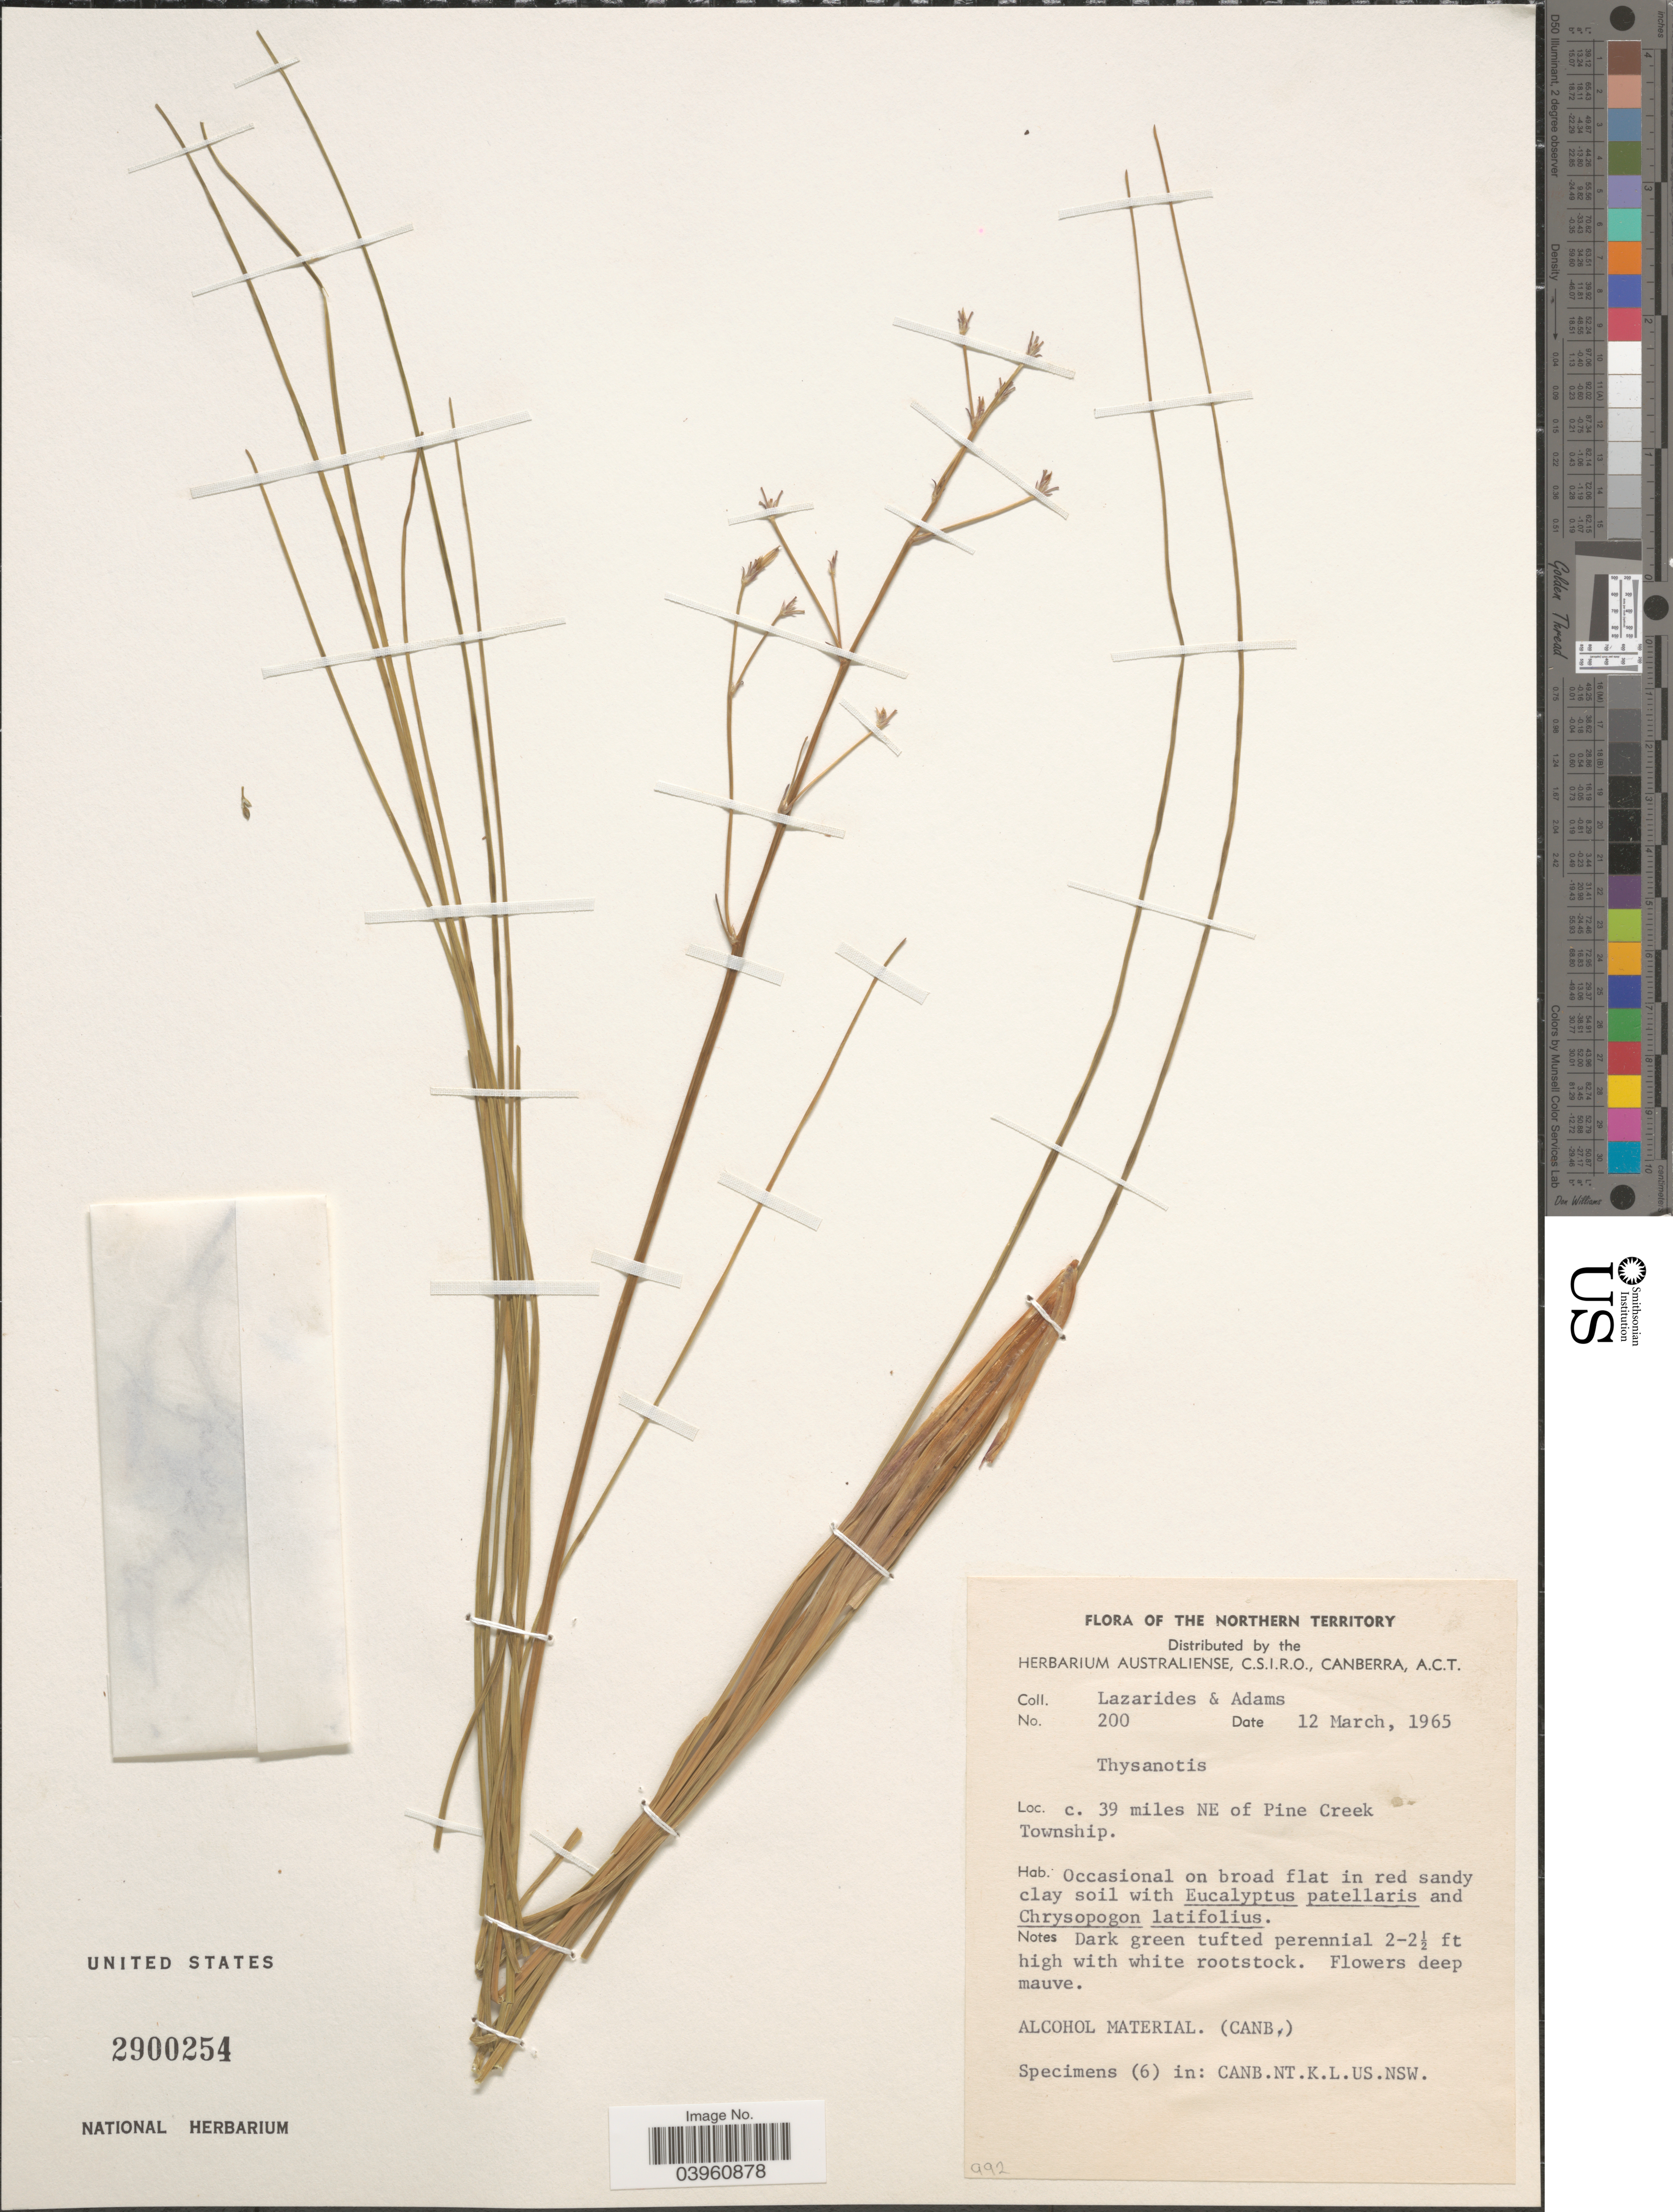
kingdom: Plantae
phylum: Tracheophyta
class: Liliopsida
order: Asparagales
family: Asparagaceae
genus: Thysanotus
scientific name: Thysanotus sp.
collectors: M. Lazarides & Adams, --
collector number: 200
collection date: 1965-03-12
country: Australia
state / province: Northern Territory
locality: C. 39 miles NE of Pine Creek Township.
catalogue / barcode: US 2900254